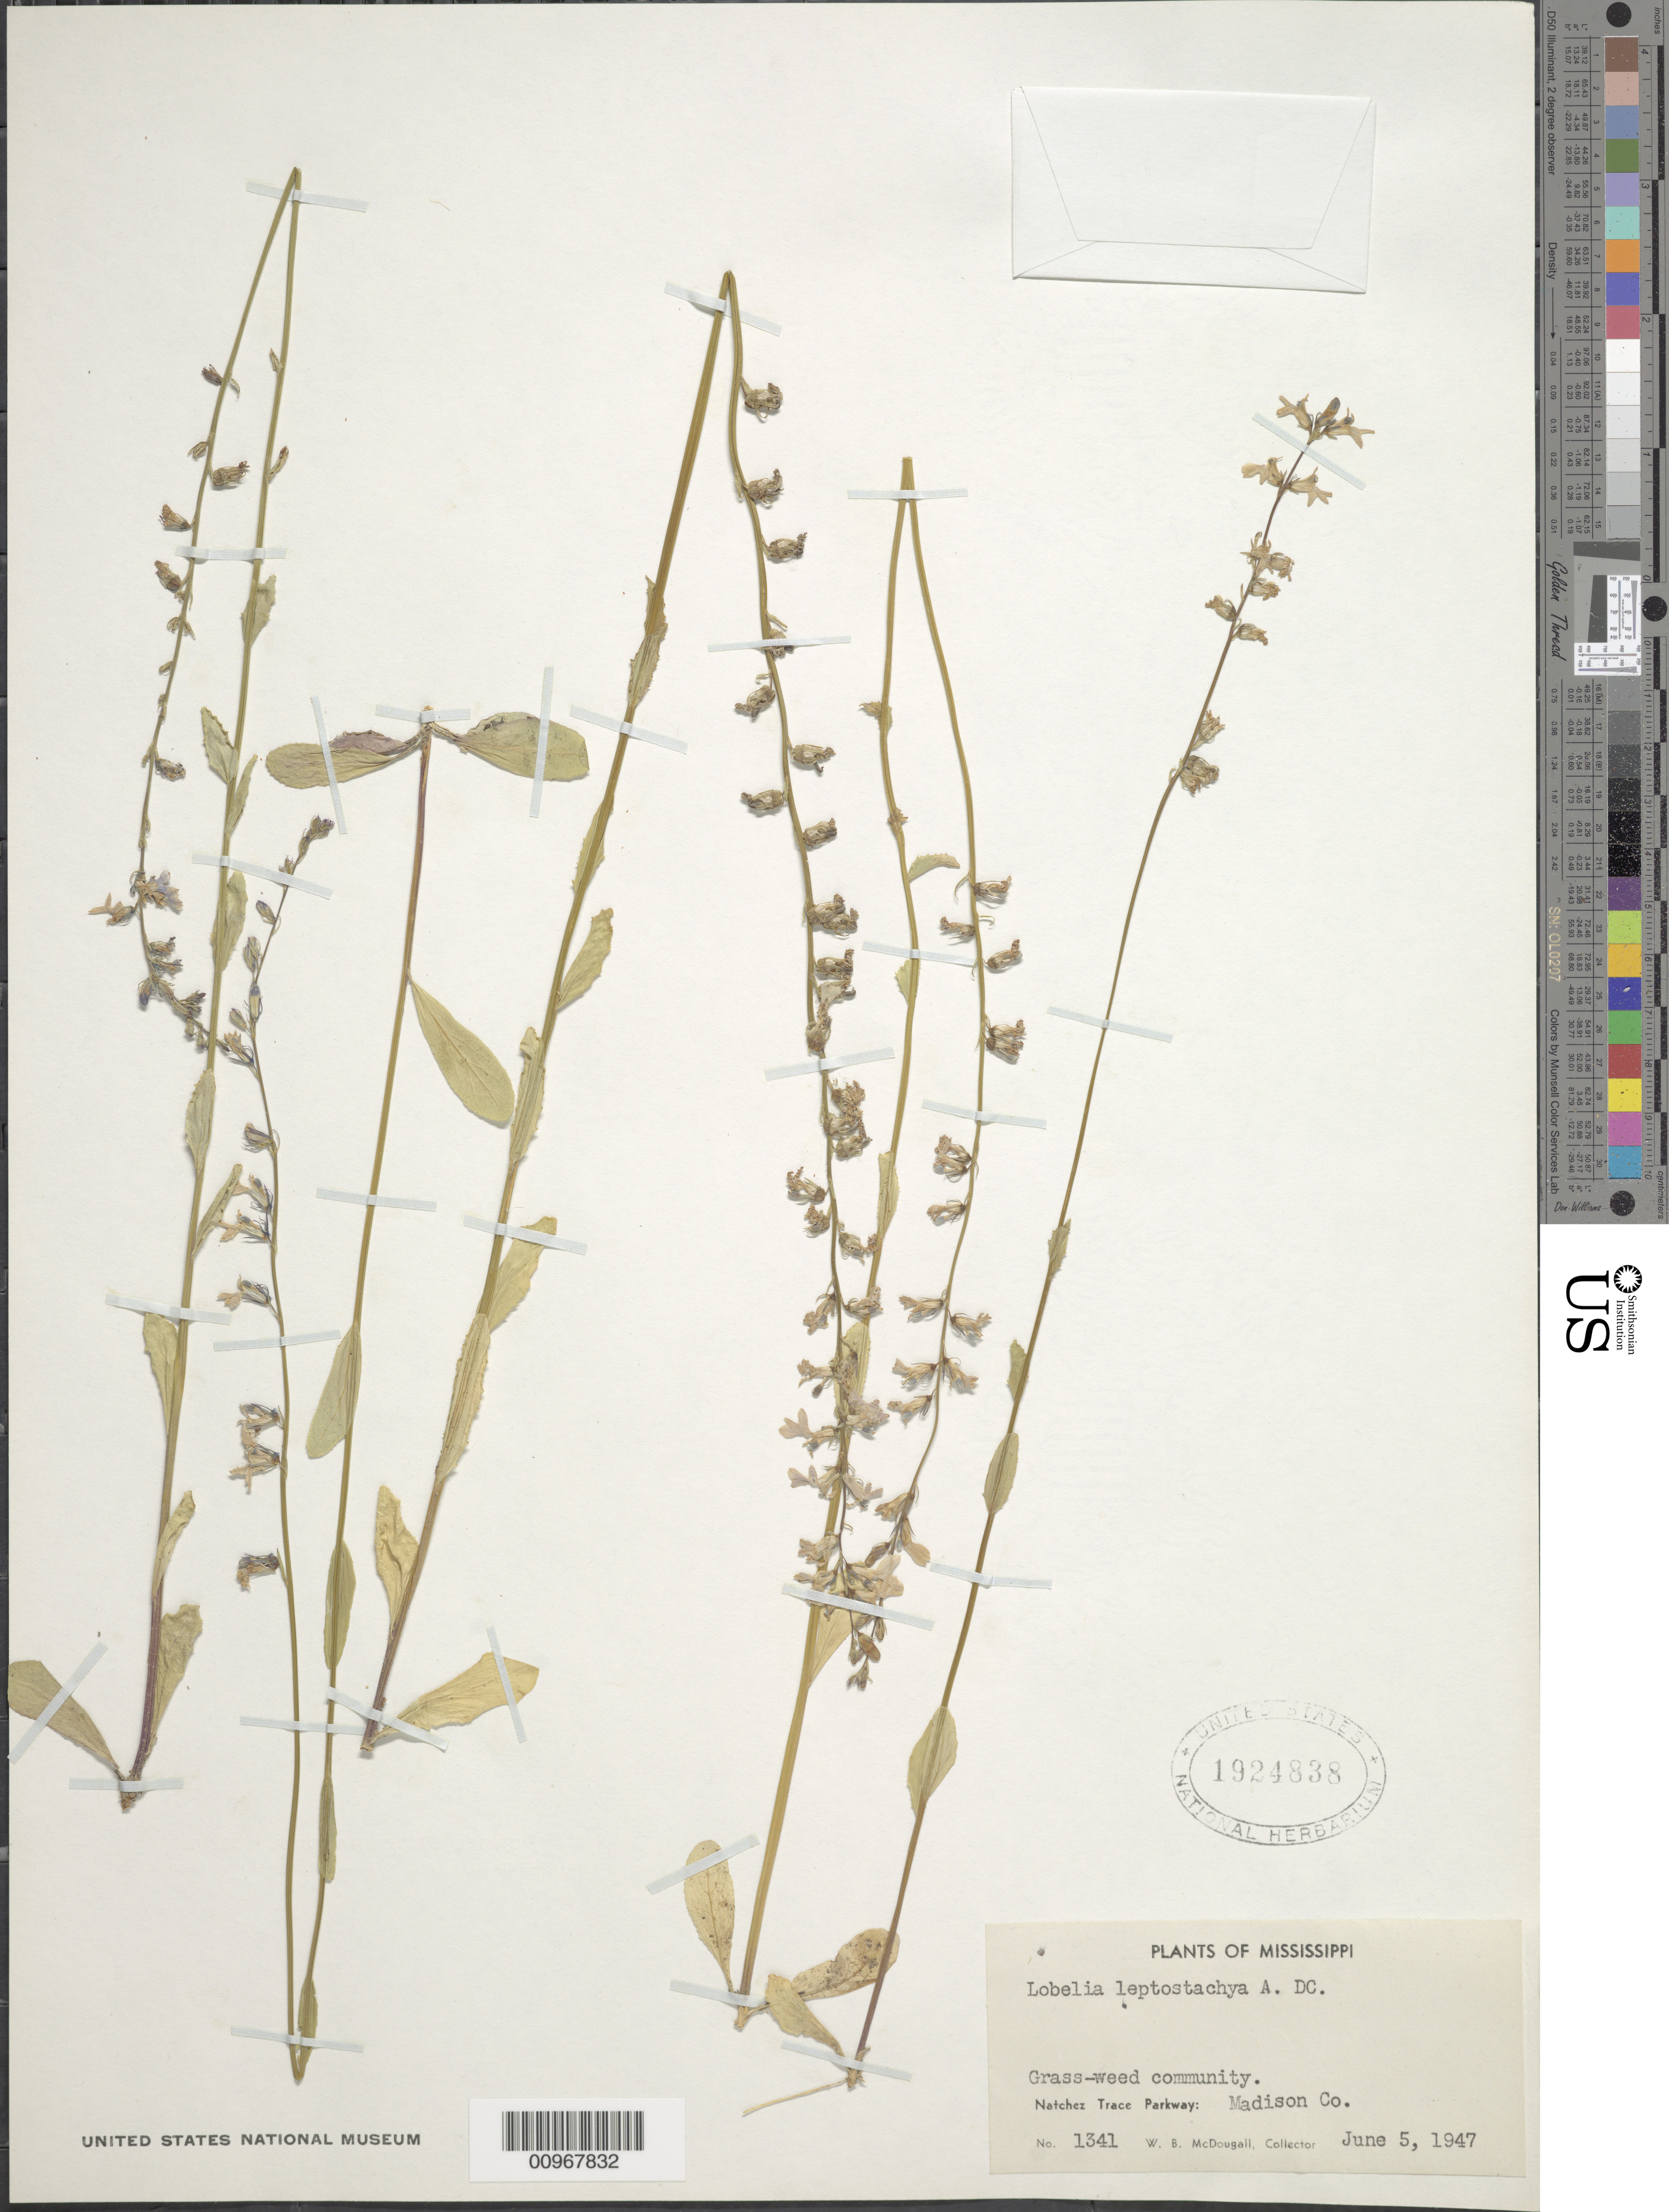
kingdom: Plantae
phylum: Tracheophyta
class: Magnoliopsida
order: Asterales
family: Campanulaceae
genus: Lobelia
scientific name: Lobelia leptostachys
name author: A. DC.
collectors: W. B. McDougall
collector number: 1341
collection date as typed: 05 Jun 1947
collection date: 1947-06-05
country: United States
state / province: Mississippi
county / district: Leake / Madison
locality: Natchez Trace parkway, Madison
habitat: grass-weed community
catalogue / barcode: US 1924838